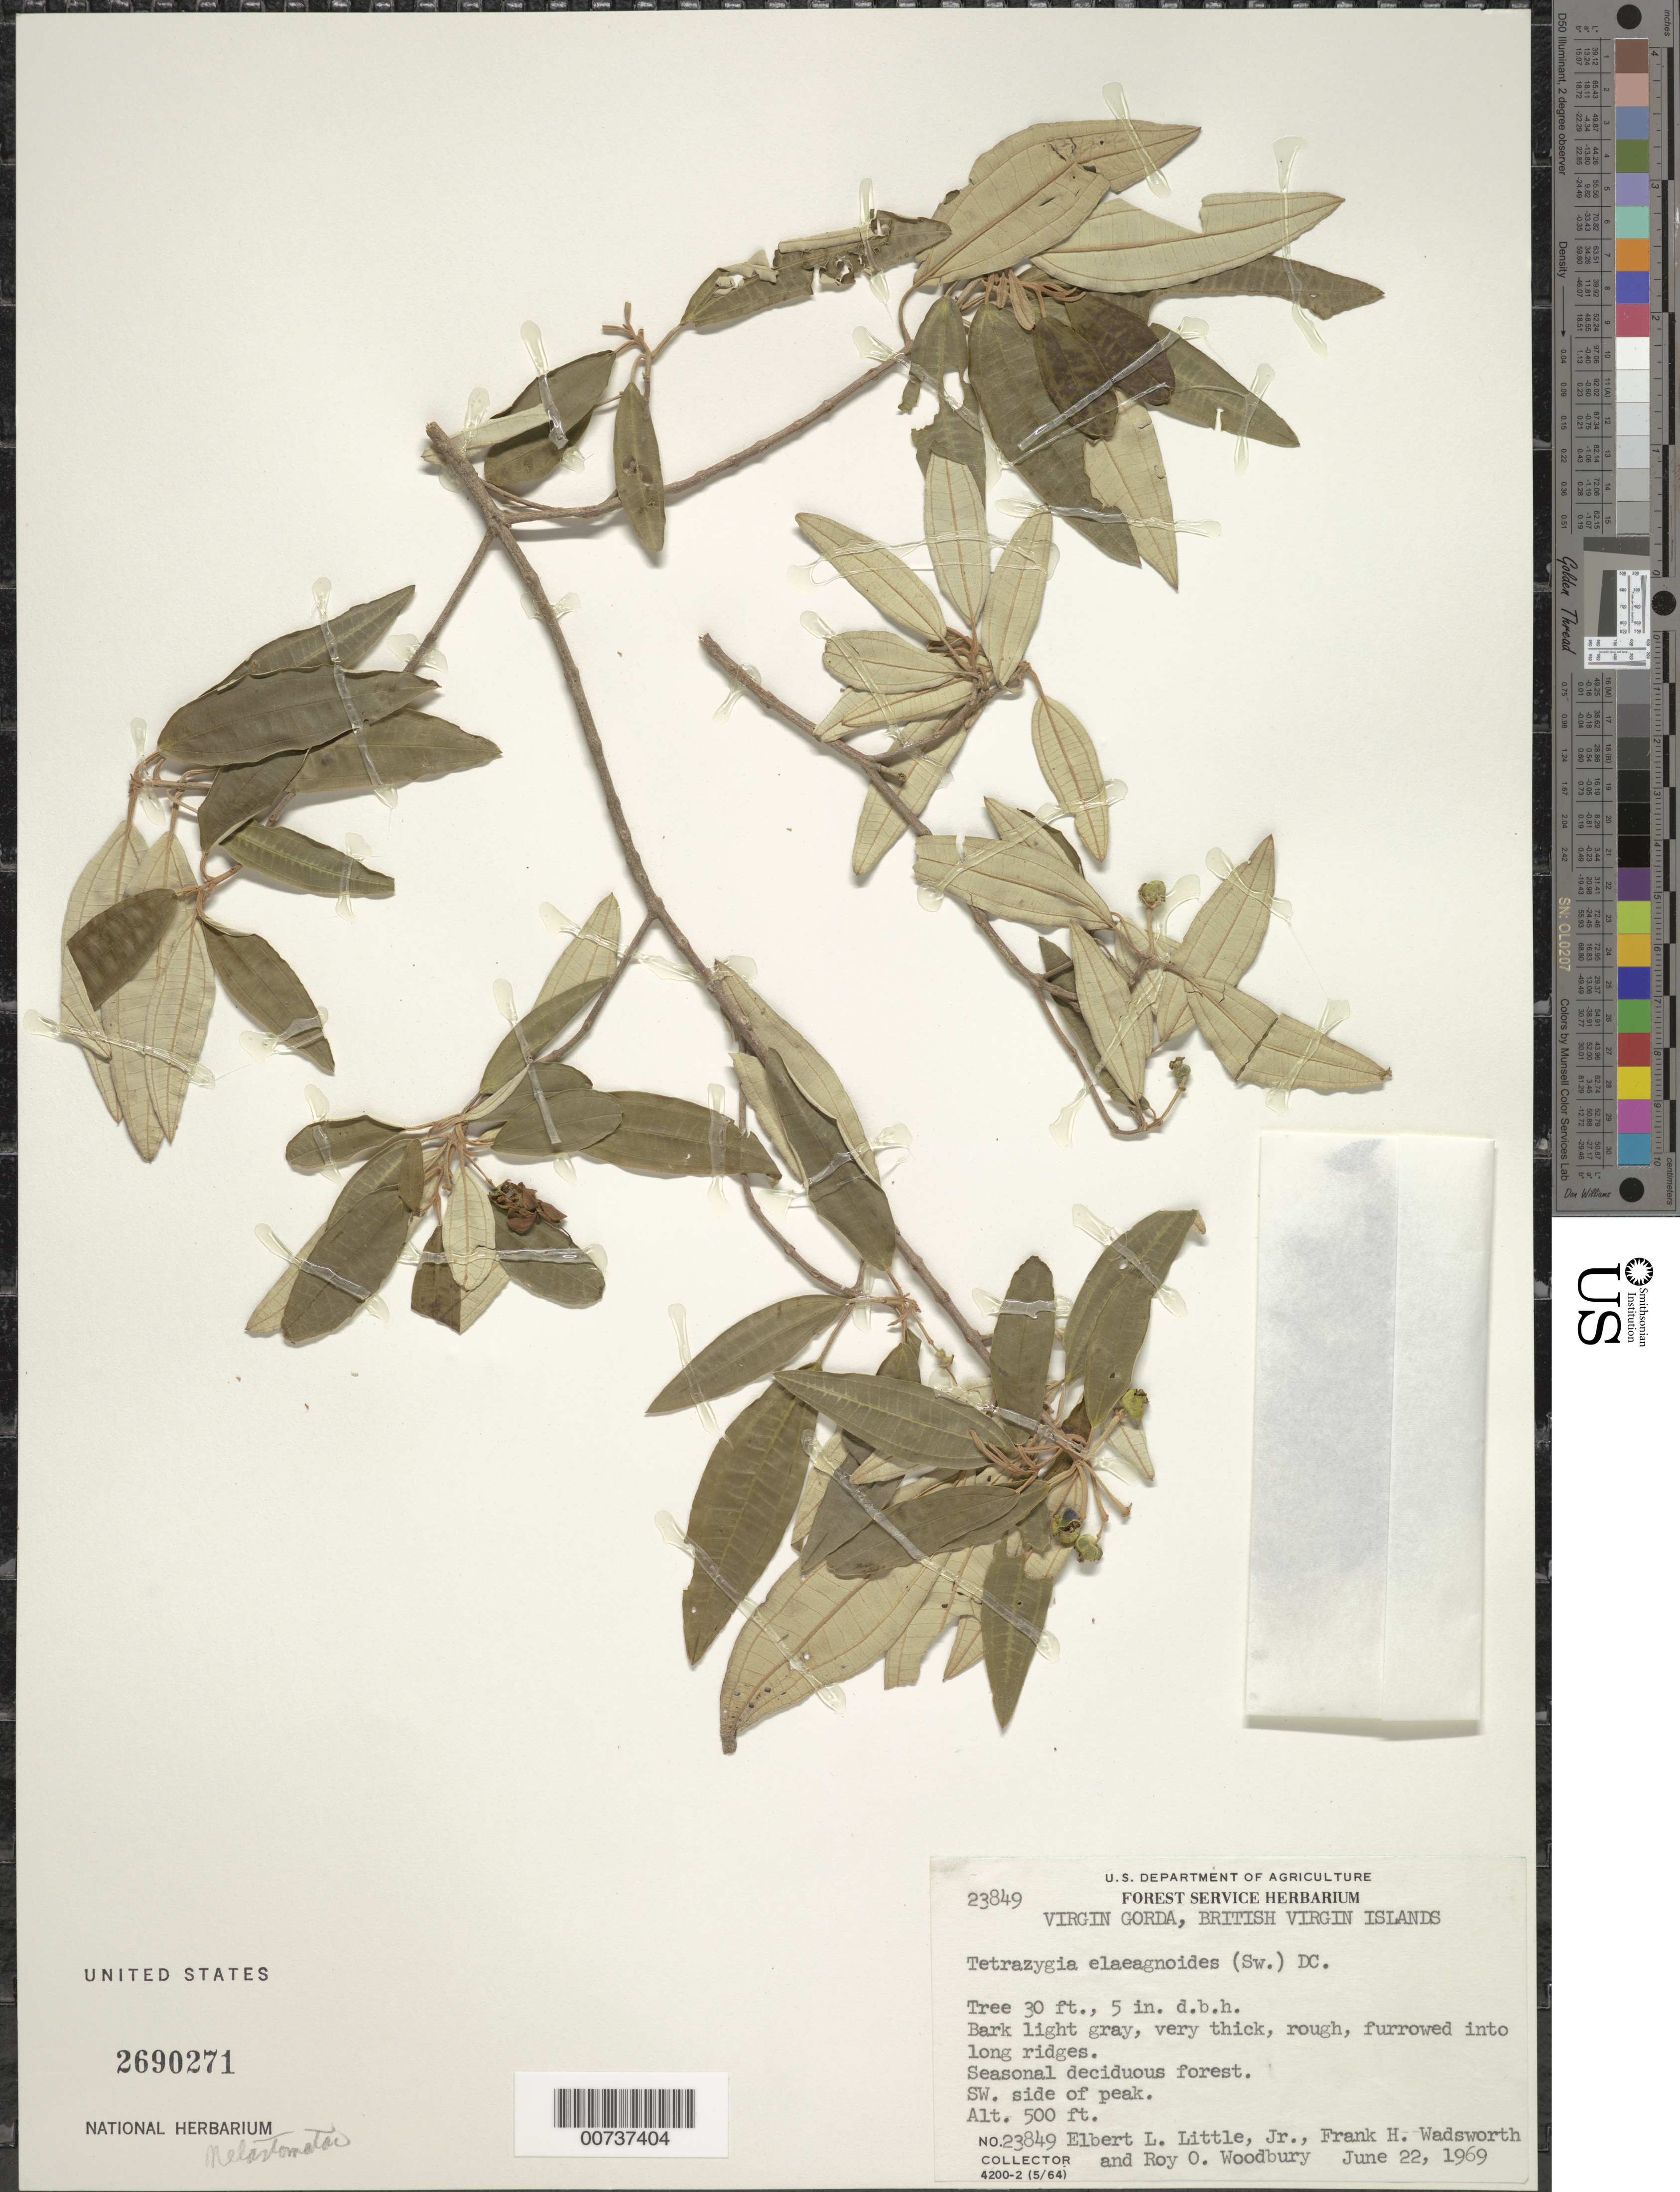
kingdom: Plantae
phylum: Tracheophyta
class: Magnoliopsida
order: Myrtales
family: Melastomataceae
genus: Tetrazygia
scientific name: Tetrazygia elaeagnoides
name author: (Sw.) DC.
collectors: E. L. Little, F. Wadsworth & R. O. Woodbury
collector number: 23849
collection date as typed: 22 Jun 1969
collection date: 1969-06-22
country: British Virgin Islands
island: Virgin Gorda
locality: SW side of peak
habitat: Seasonal deciduous forest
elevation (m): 152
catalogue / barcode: US 2690271